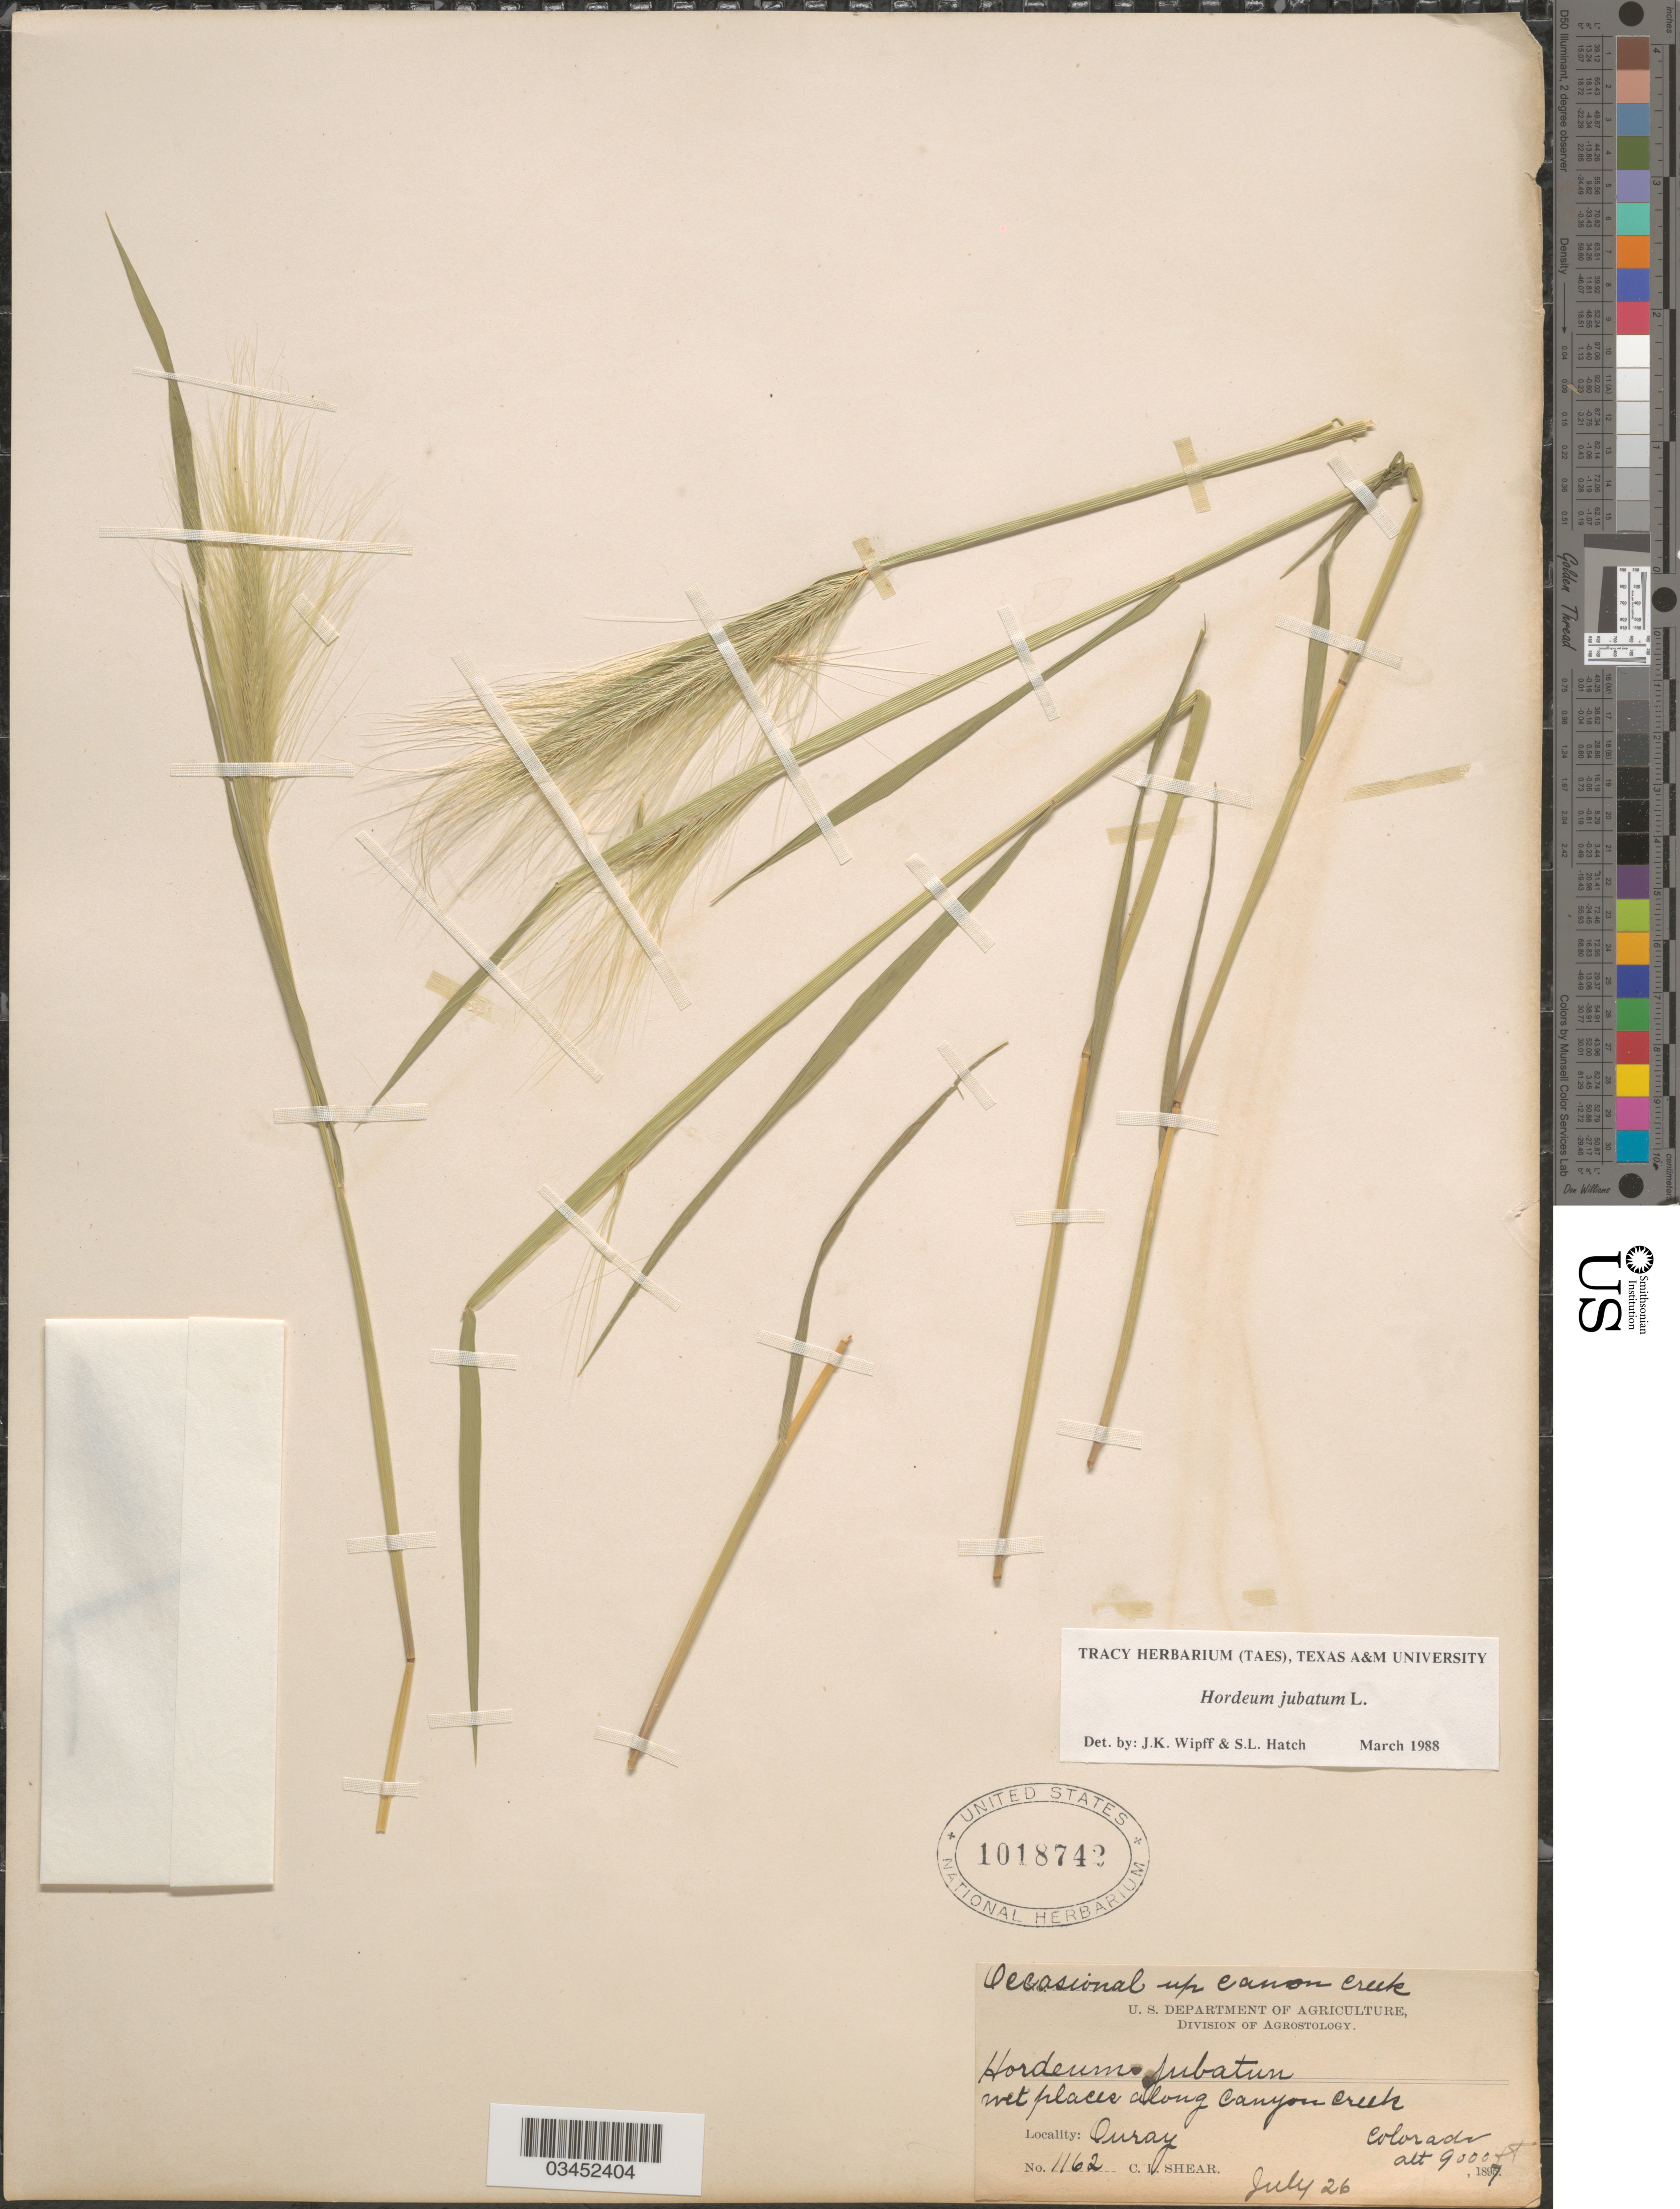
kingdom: Plantae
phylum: Tracheophyta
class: Liliopsida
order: Poales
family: Poaceae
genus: Hordeum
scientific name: Hordeum jubatum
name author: L.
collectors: C. L. Shear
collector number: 1162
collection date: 1897-07-26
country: United States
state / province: Colorado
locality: Wet places along Canyon Creek. Ouray.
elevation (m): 2743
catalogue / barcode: US 1018742